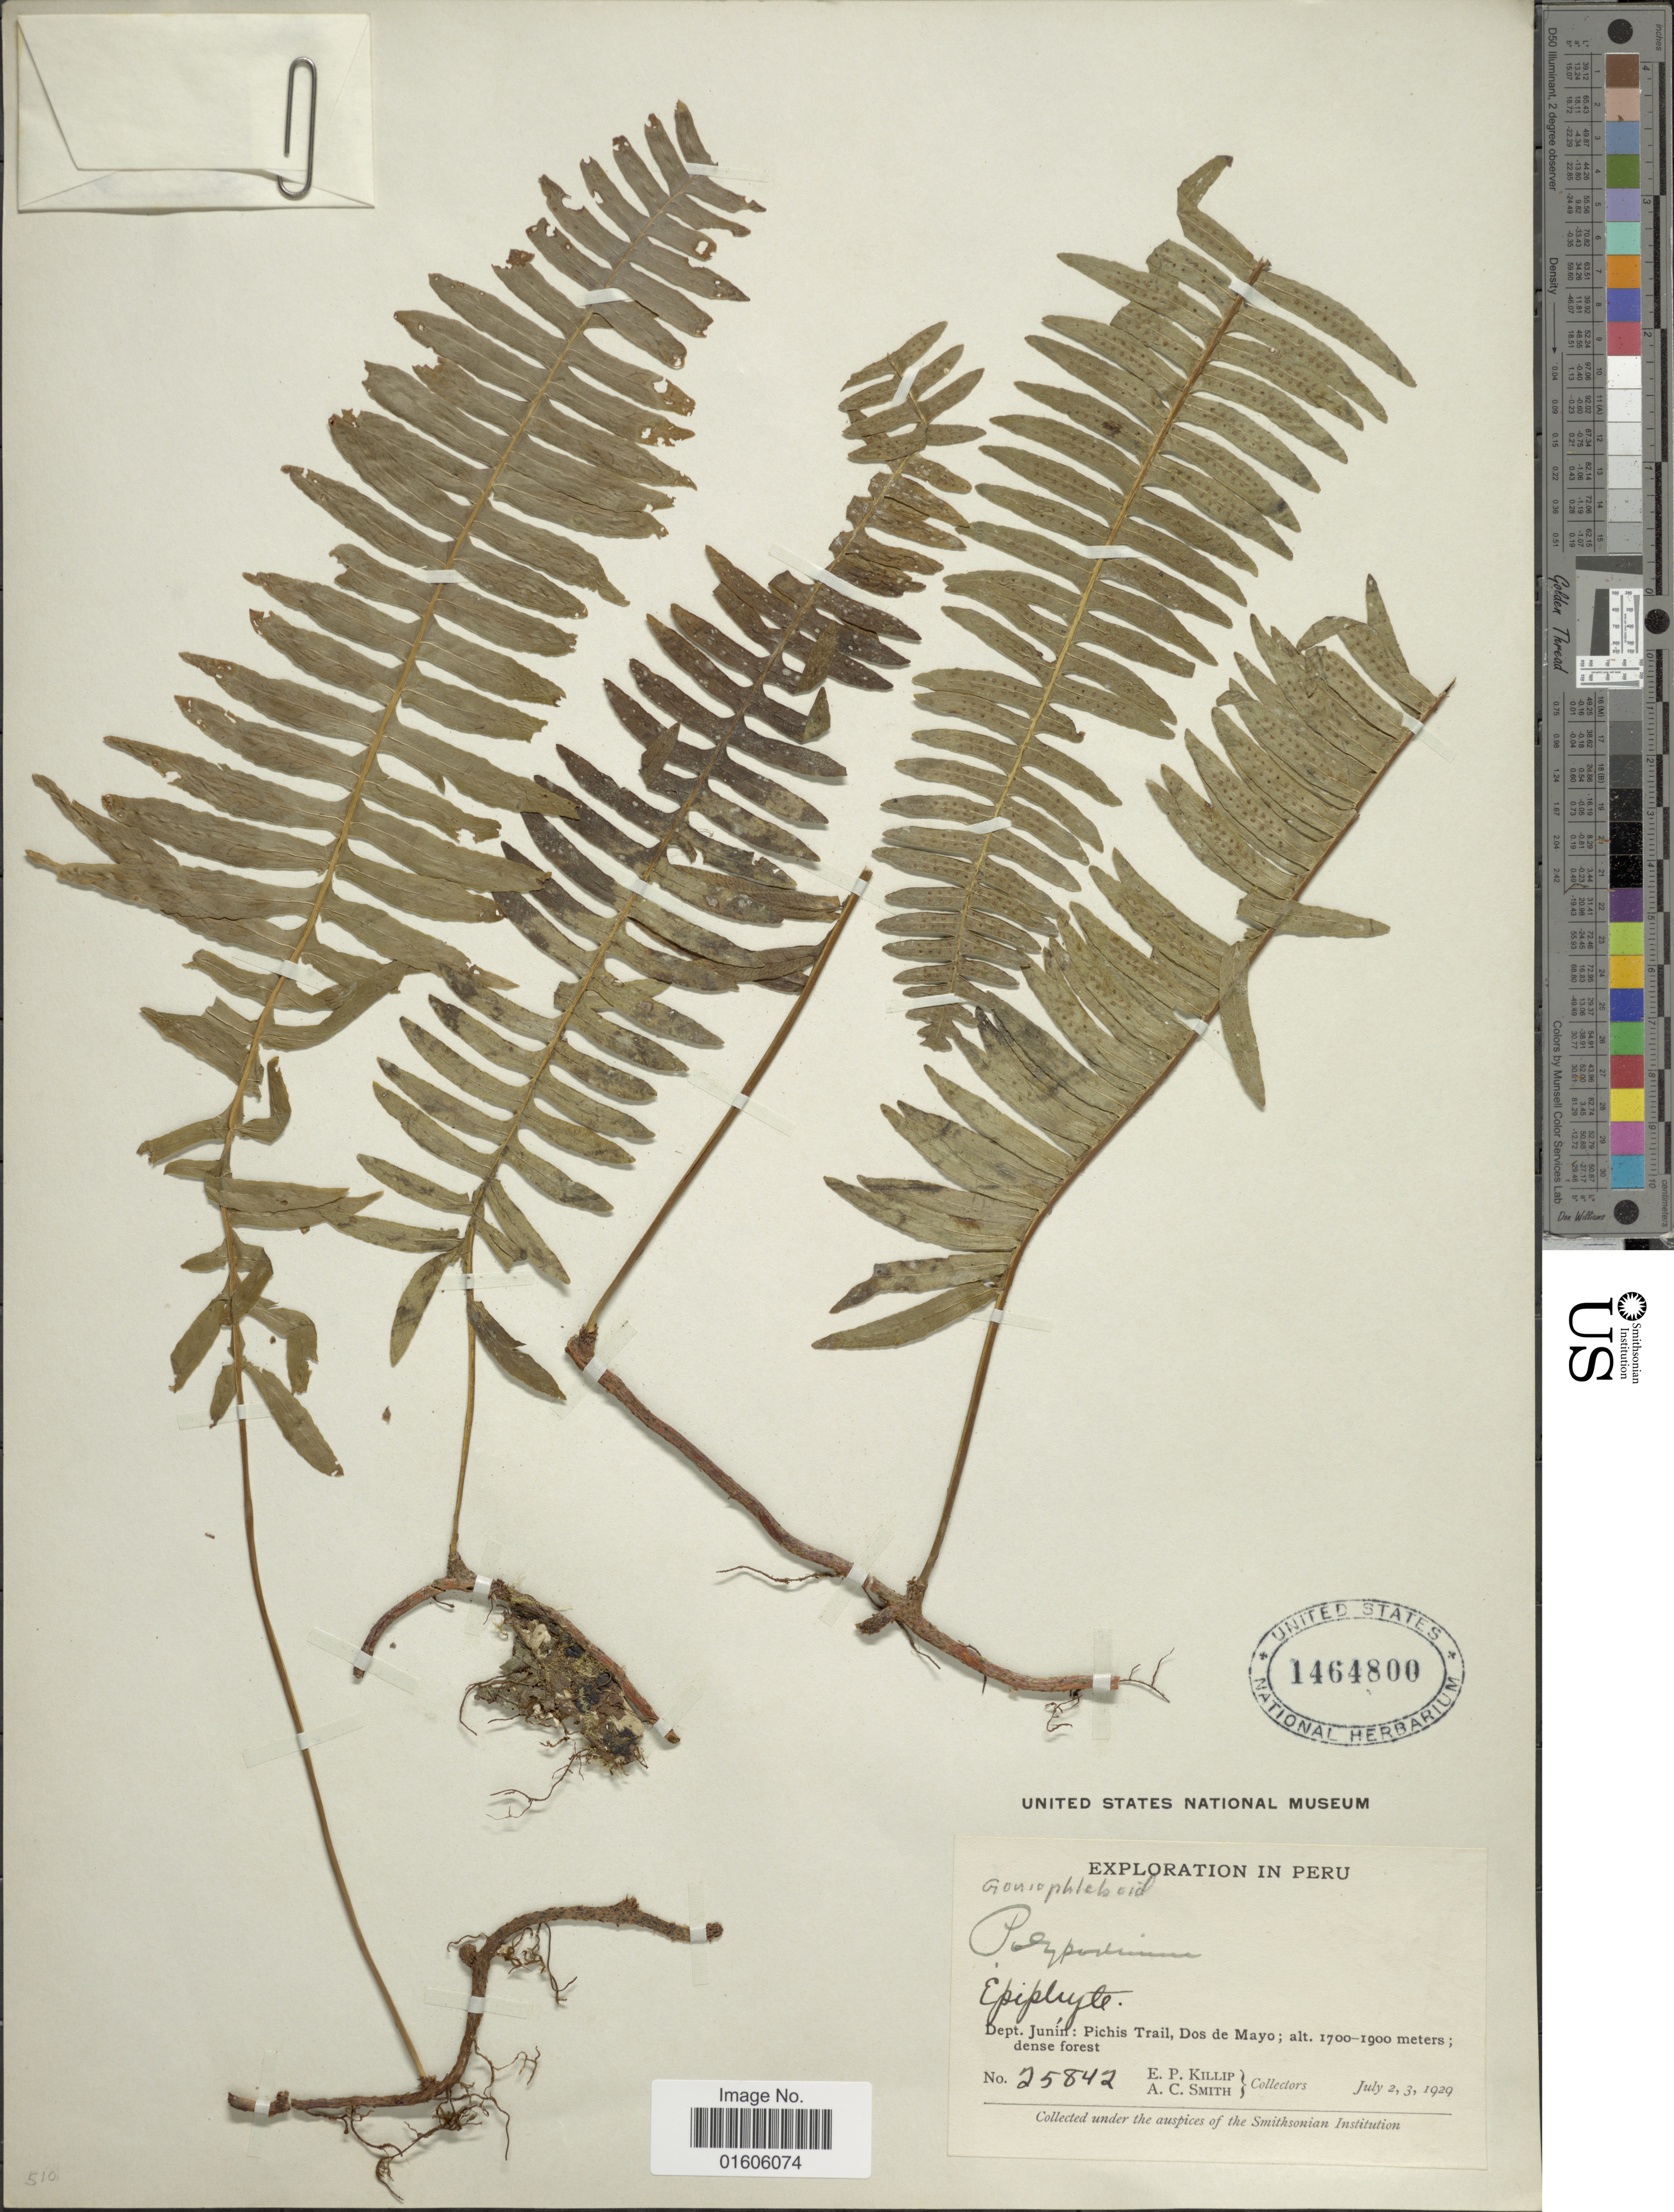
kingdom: Plantae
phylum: Tracheophyta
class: Polypodiopsida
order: Polypodiales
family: Polypodiaceae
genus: Serpocaulon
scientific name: Serpocaulon dasypleuron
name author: (Kunze) A.R. Sm.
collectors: E. P. Killip & A. C. Smith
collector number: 25842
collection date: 1929-07-02/1929-07-03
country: Peru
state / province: Junín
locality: Dept. Junín: Pichis Trail, Dos de Mayo.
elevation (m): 1700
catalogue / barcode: US 1464800